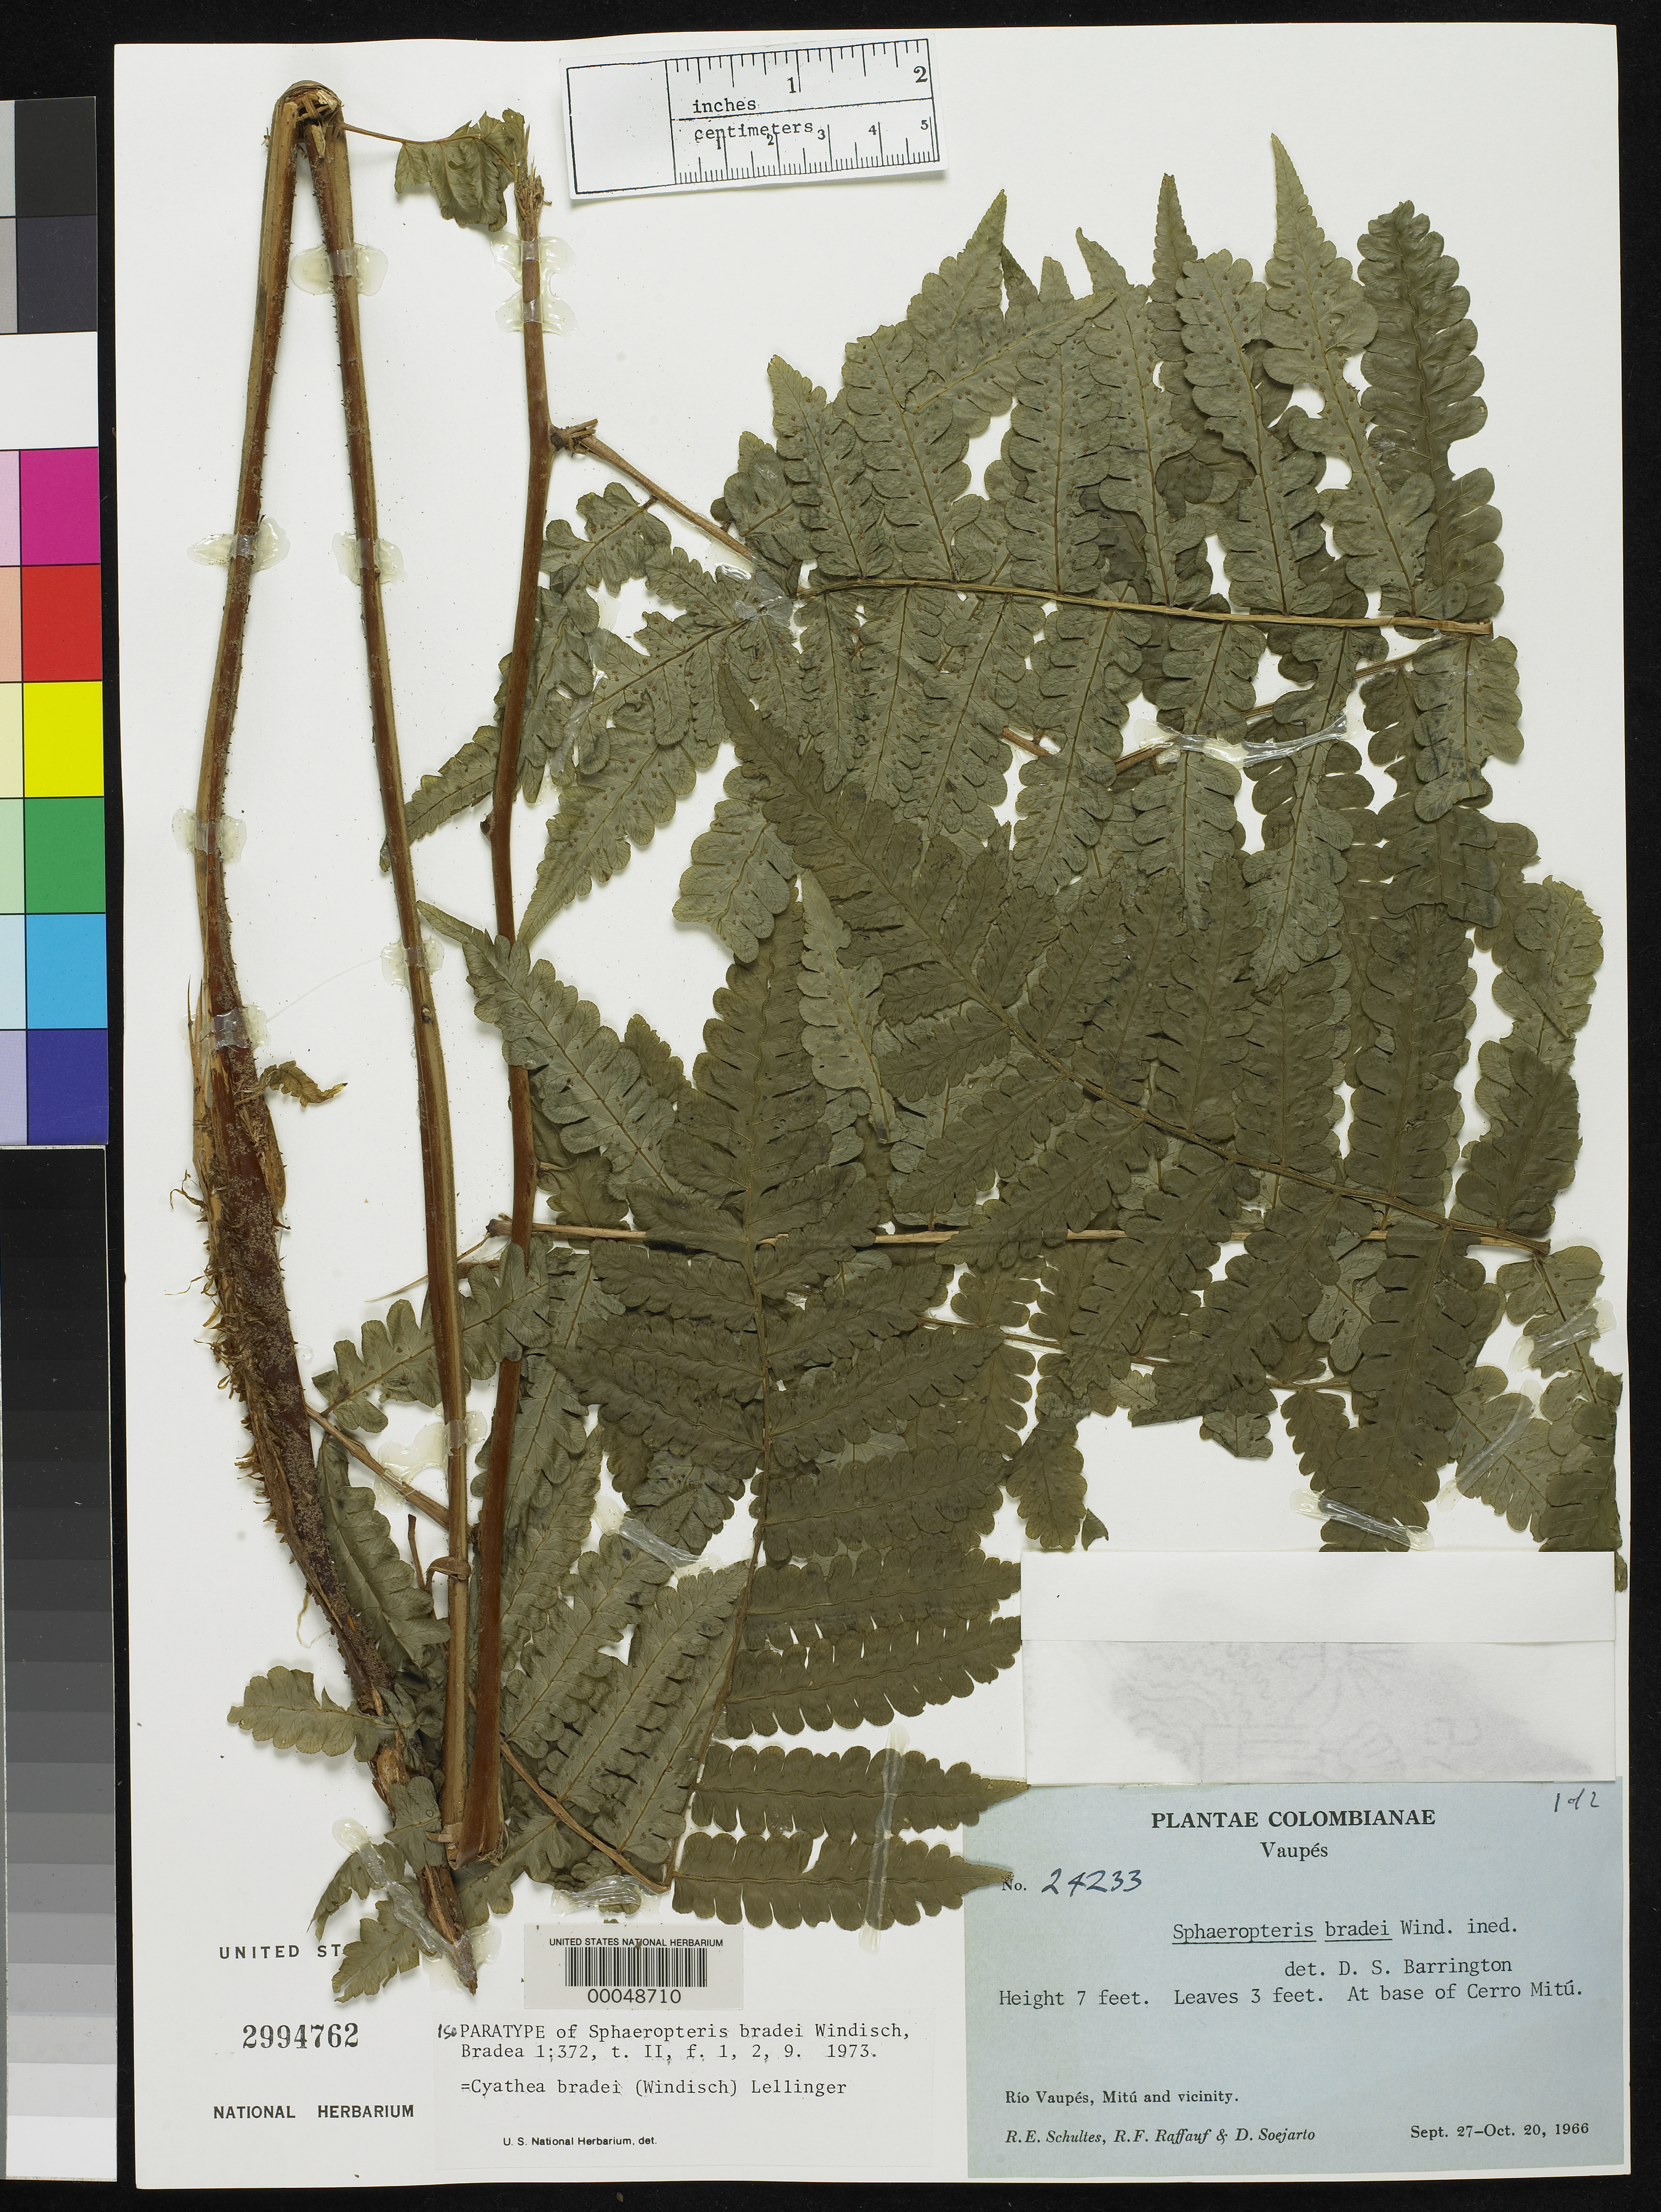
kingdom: Plantae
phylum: Tracheophyta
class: Polypodiopsida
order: Cyatheales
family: Cyatheaceae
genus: Sphaeropteris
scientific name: Sphaeropteris bradei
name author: P.G. Windisch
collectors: R. E. Schultes, R. Raffauf & D. D. Soejarto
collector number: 24233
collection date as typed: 27 Sep 1966 to 20 Oct 1966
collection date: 1966-09-27/1966-10-20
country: Colombia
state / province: Vaupés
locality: Rio Vaupes, at base of Cerro Mitu.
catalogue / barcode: US 2994762